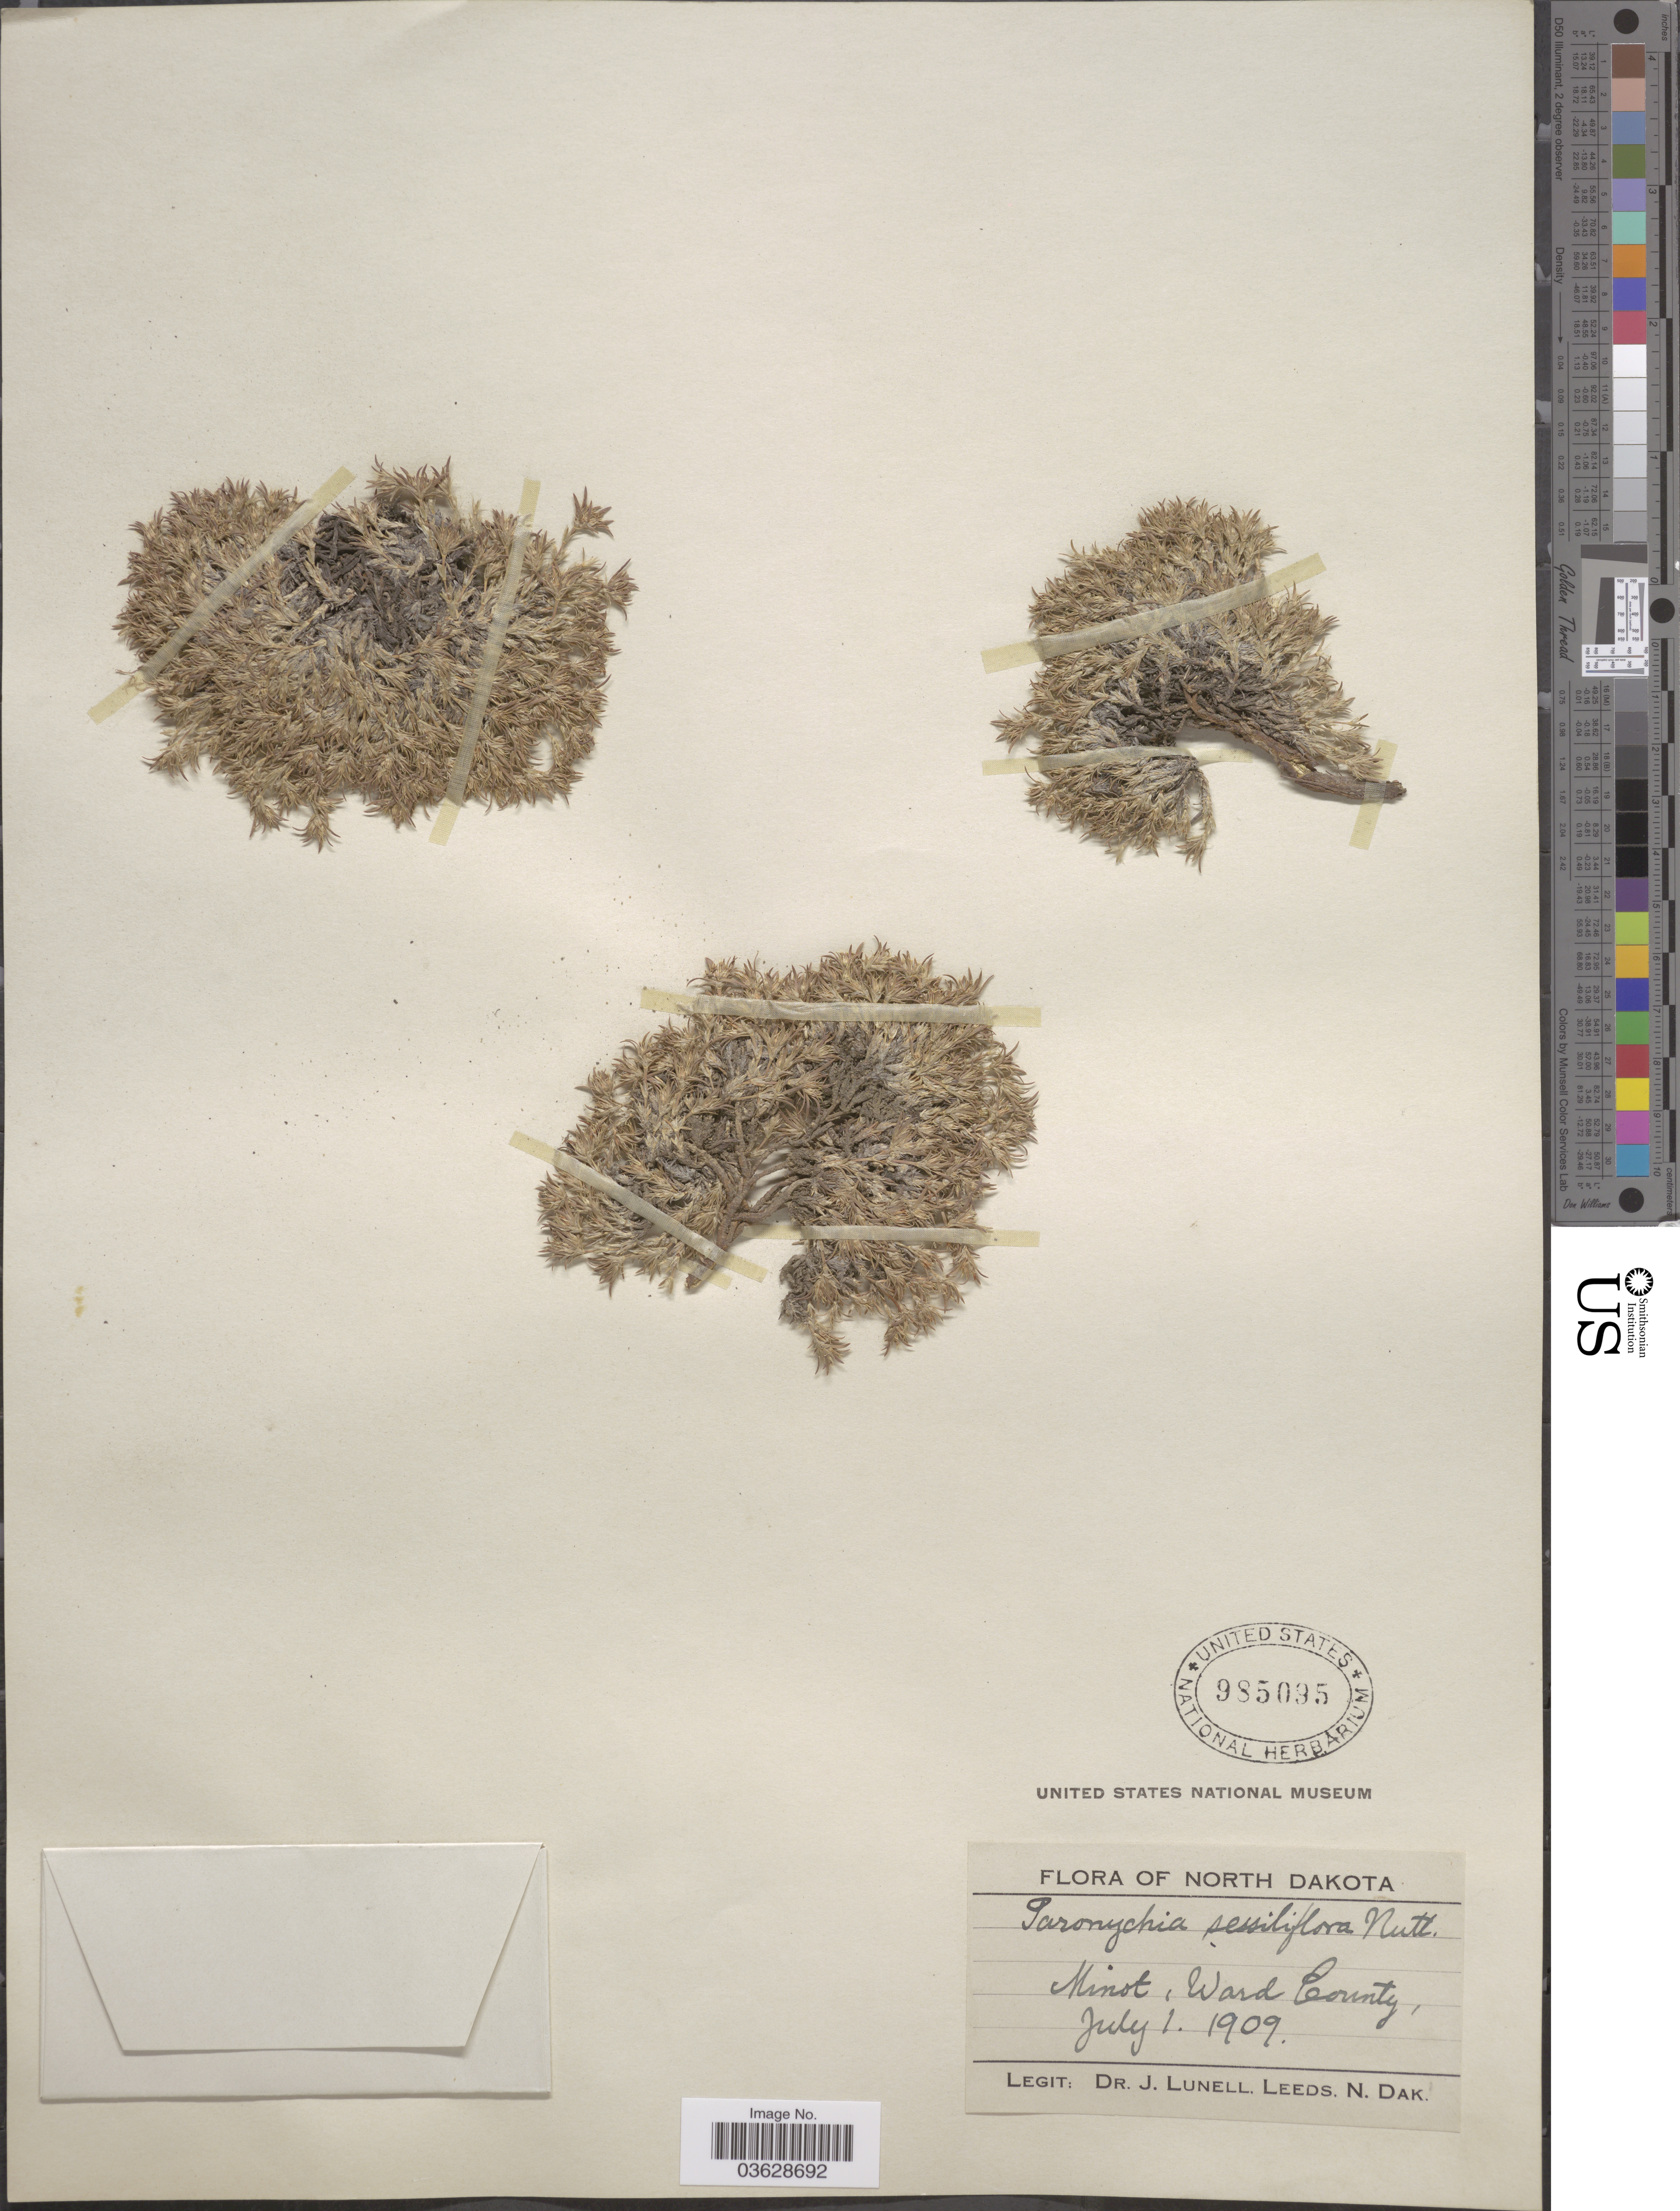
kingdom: Plantae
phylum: Tracheophyta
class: Magnoliopsida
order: Caryophyllales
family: Caryophyllaceae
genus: Paronychia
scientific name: Paronychia sessiliflora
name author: Nutt.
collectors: J. Lunell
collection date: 1909-07-01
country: United States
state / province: North Dakota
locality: Minot, Ward County.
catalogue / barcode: US 985095